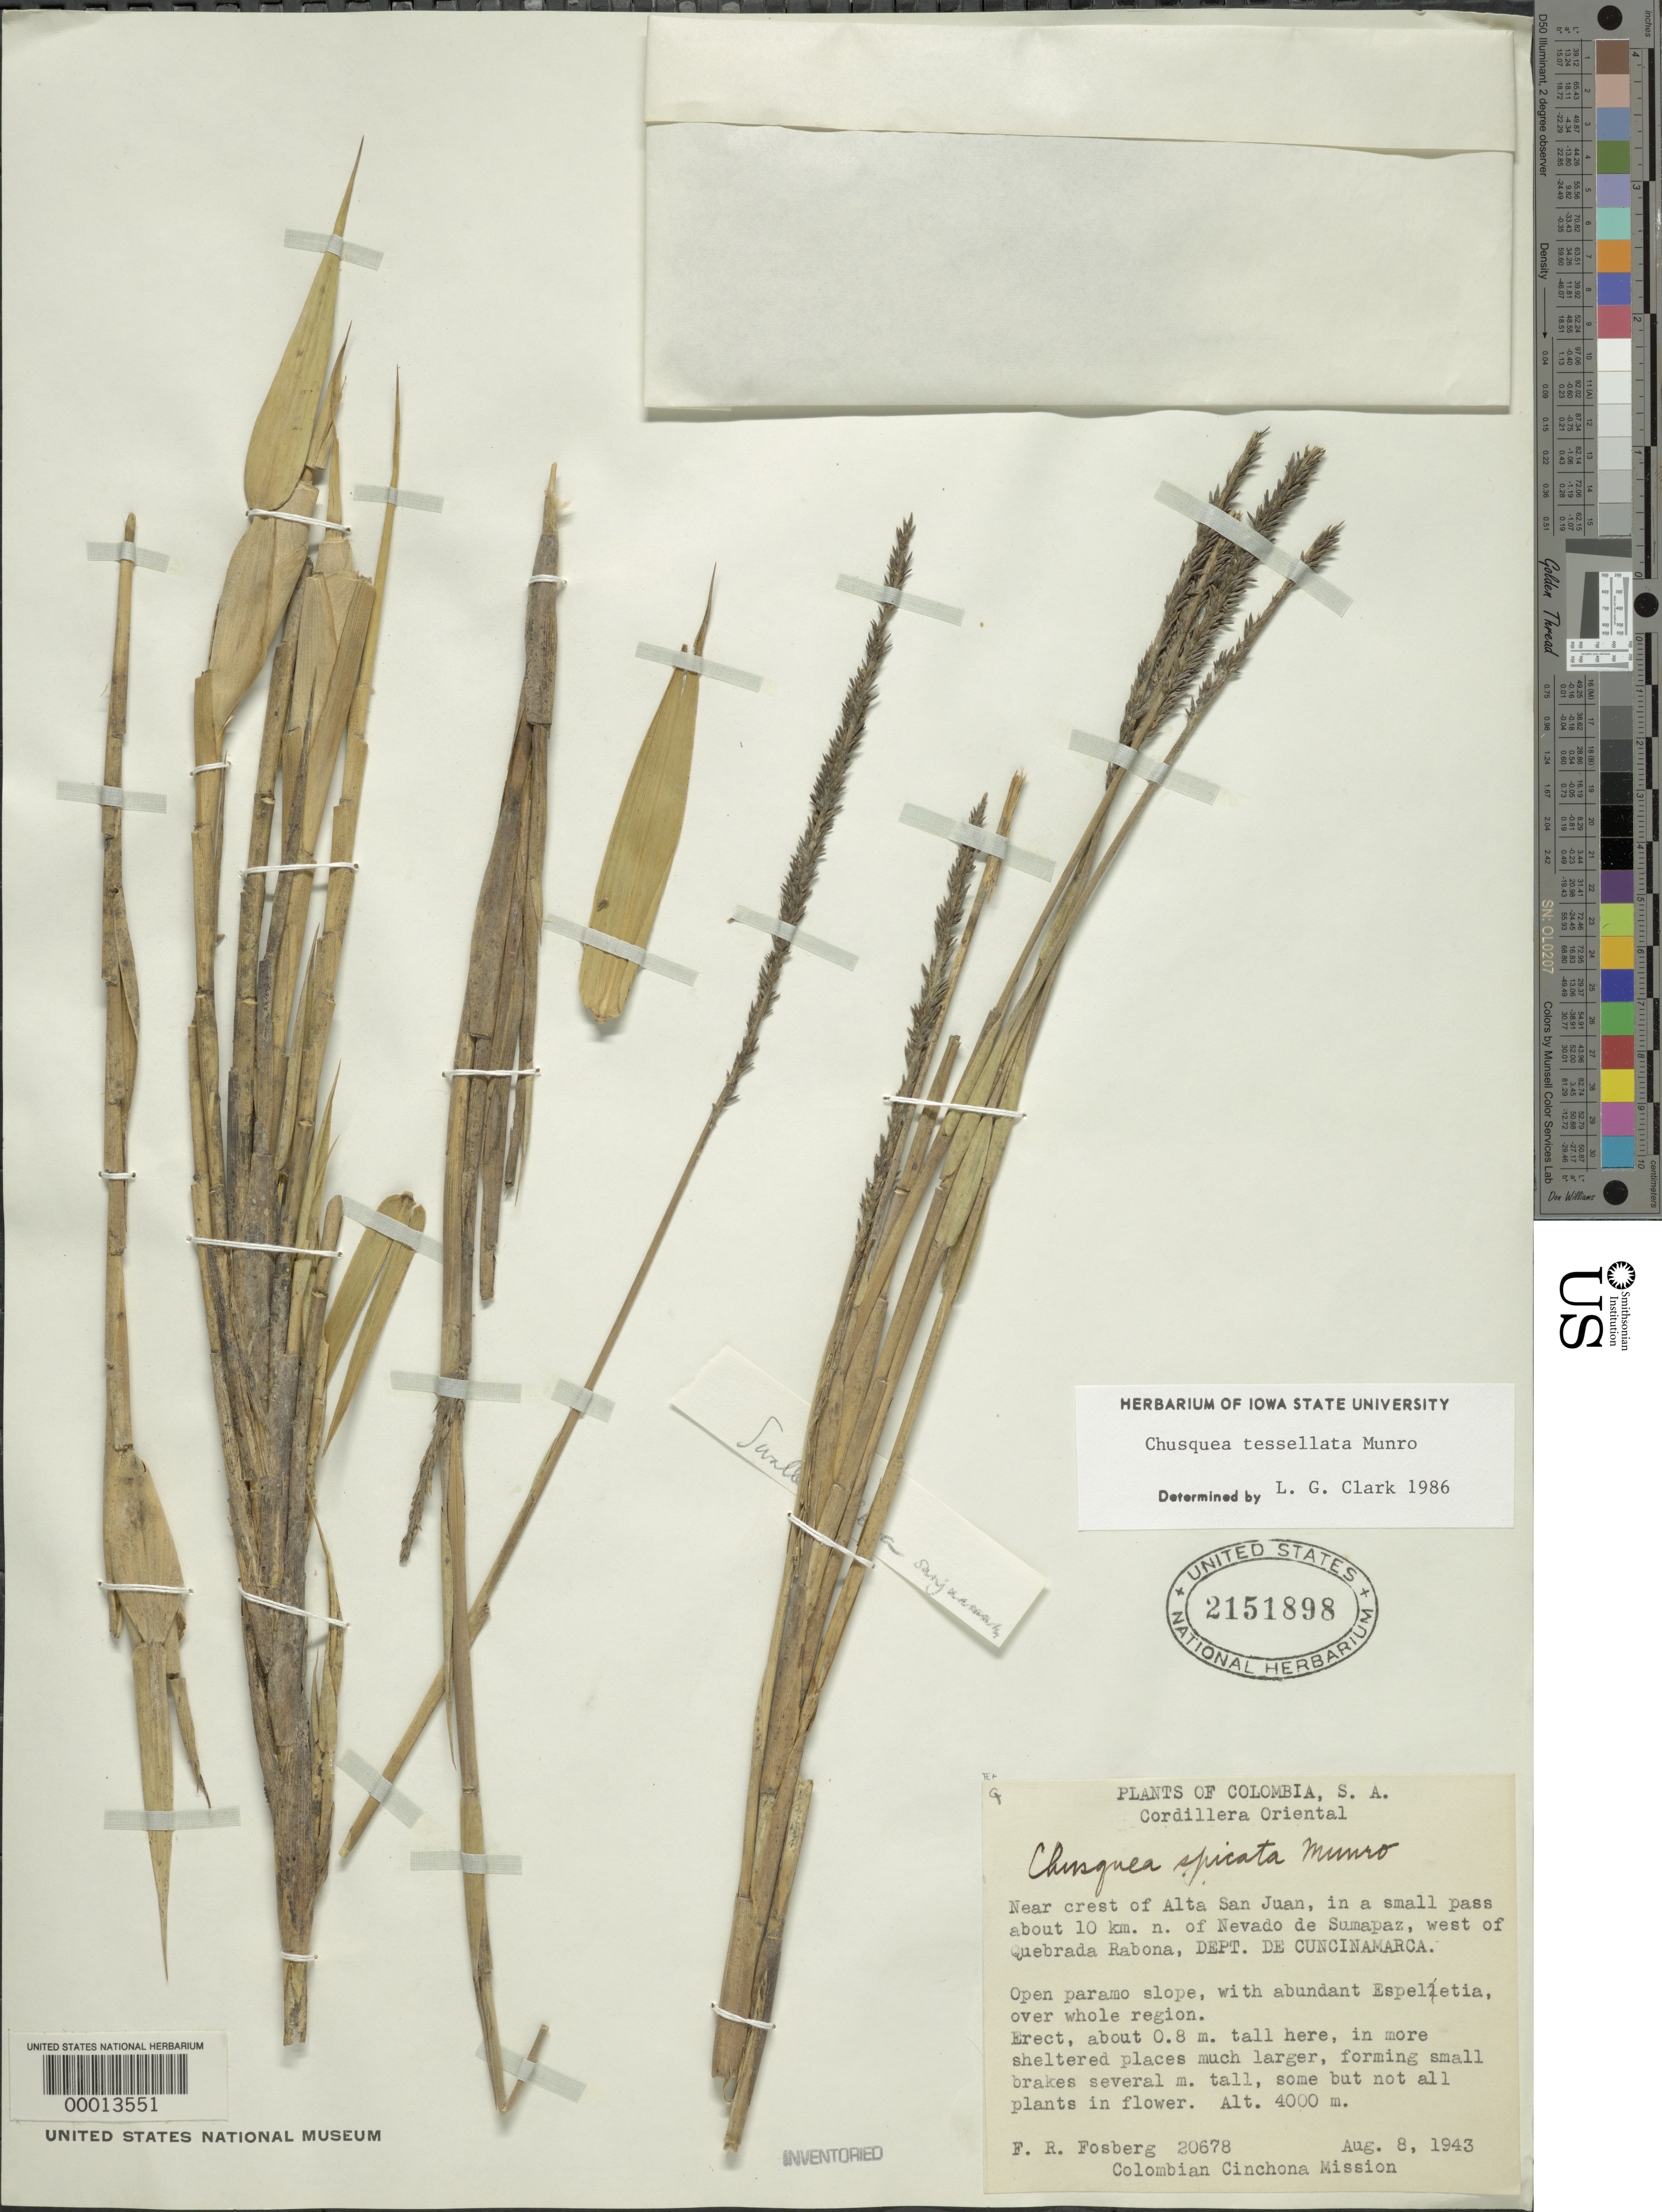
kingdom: Plantae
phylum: Tracheophyta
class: Liliopsida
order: Poales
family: Poaceae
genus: Chusquea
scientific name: Chusquea tessellata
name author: Munro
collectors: F. R. Fosberg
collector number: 20678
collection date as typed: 08 Aug 1943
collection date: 1943-08-08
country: Colombia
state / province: Cundinamarca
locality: Quebrada rabona, Nevada de Sumapaz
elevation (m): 4000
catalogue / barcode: US 2151898